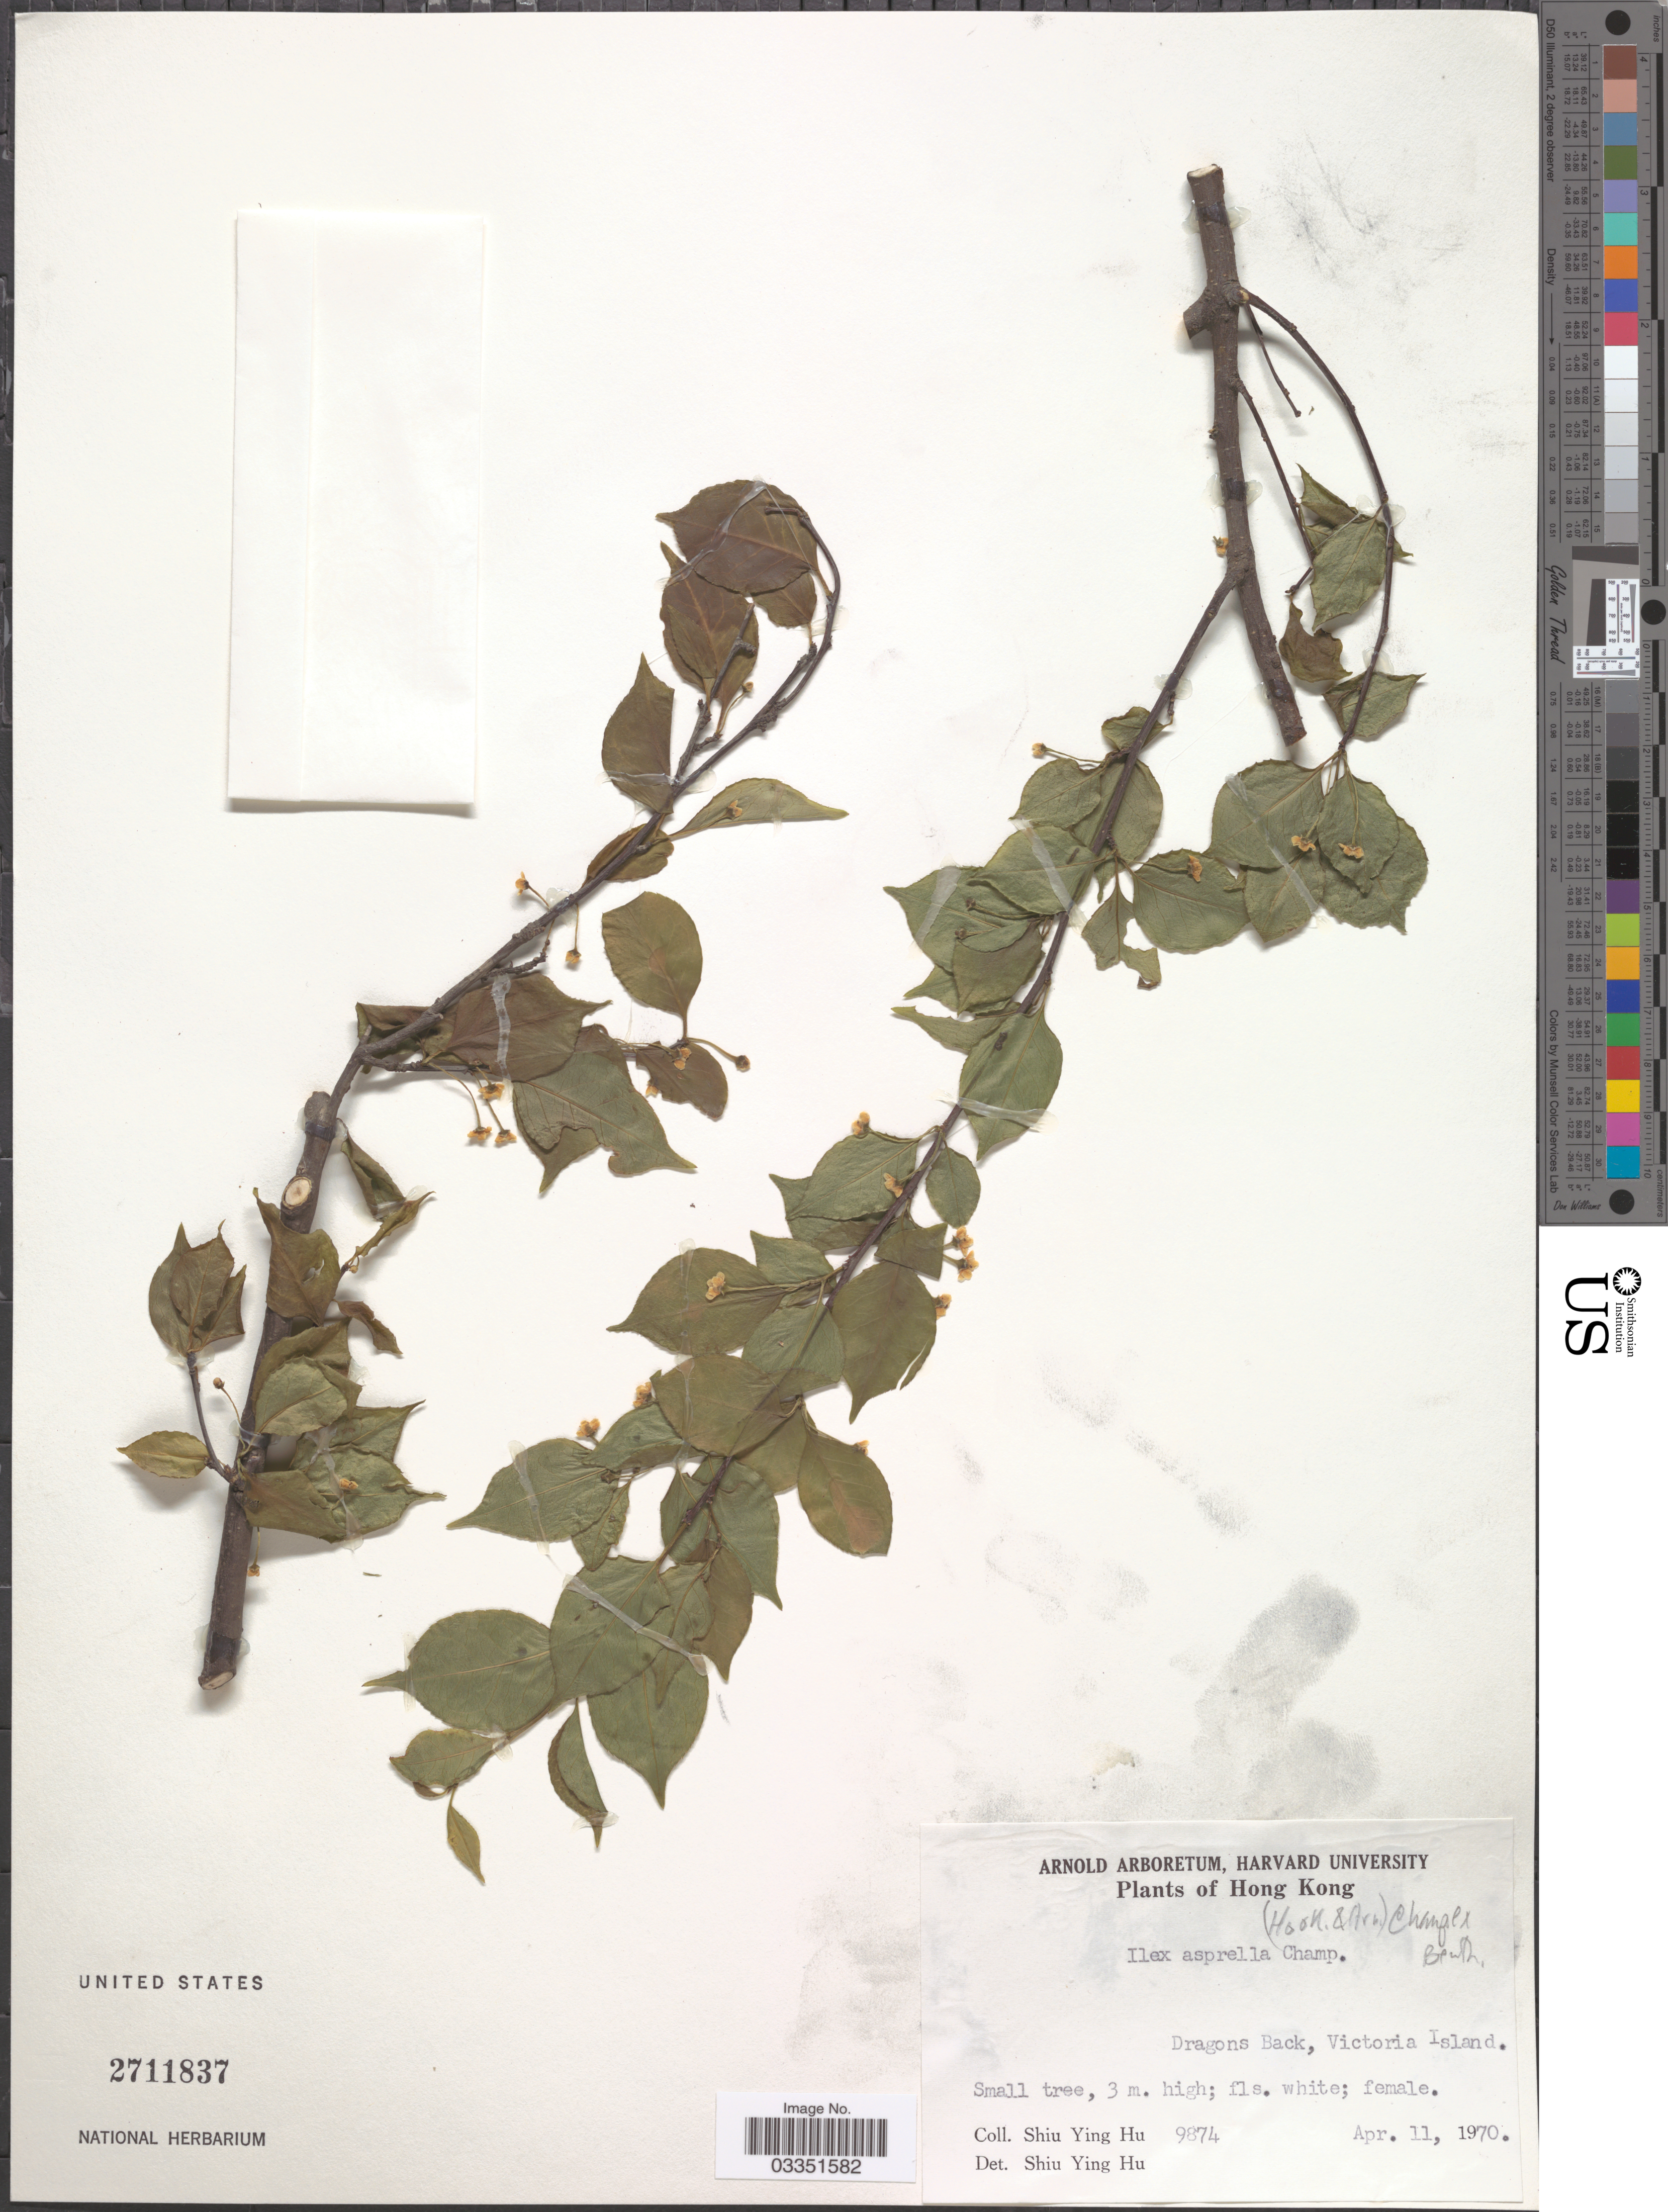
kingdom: Plantae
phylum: Tracheophyta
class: Magnoliopsida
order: Aquifoliales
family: Aquifoliaceae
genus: Ilex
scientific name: Ilex asperula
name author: Mart.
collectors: S. Y. Hu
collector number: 9874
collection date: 1970-04-11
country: China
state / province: Hong Kong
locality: Dragons Back, Victoria Island.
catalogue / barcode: US 2711837